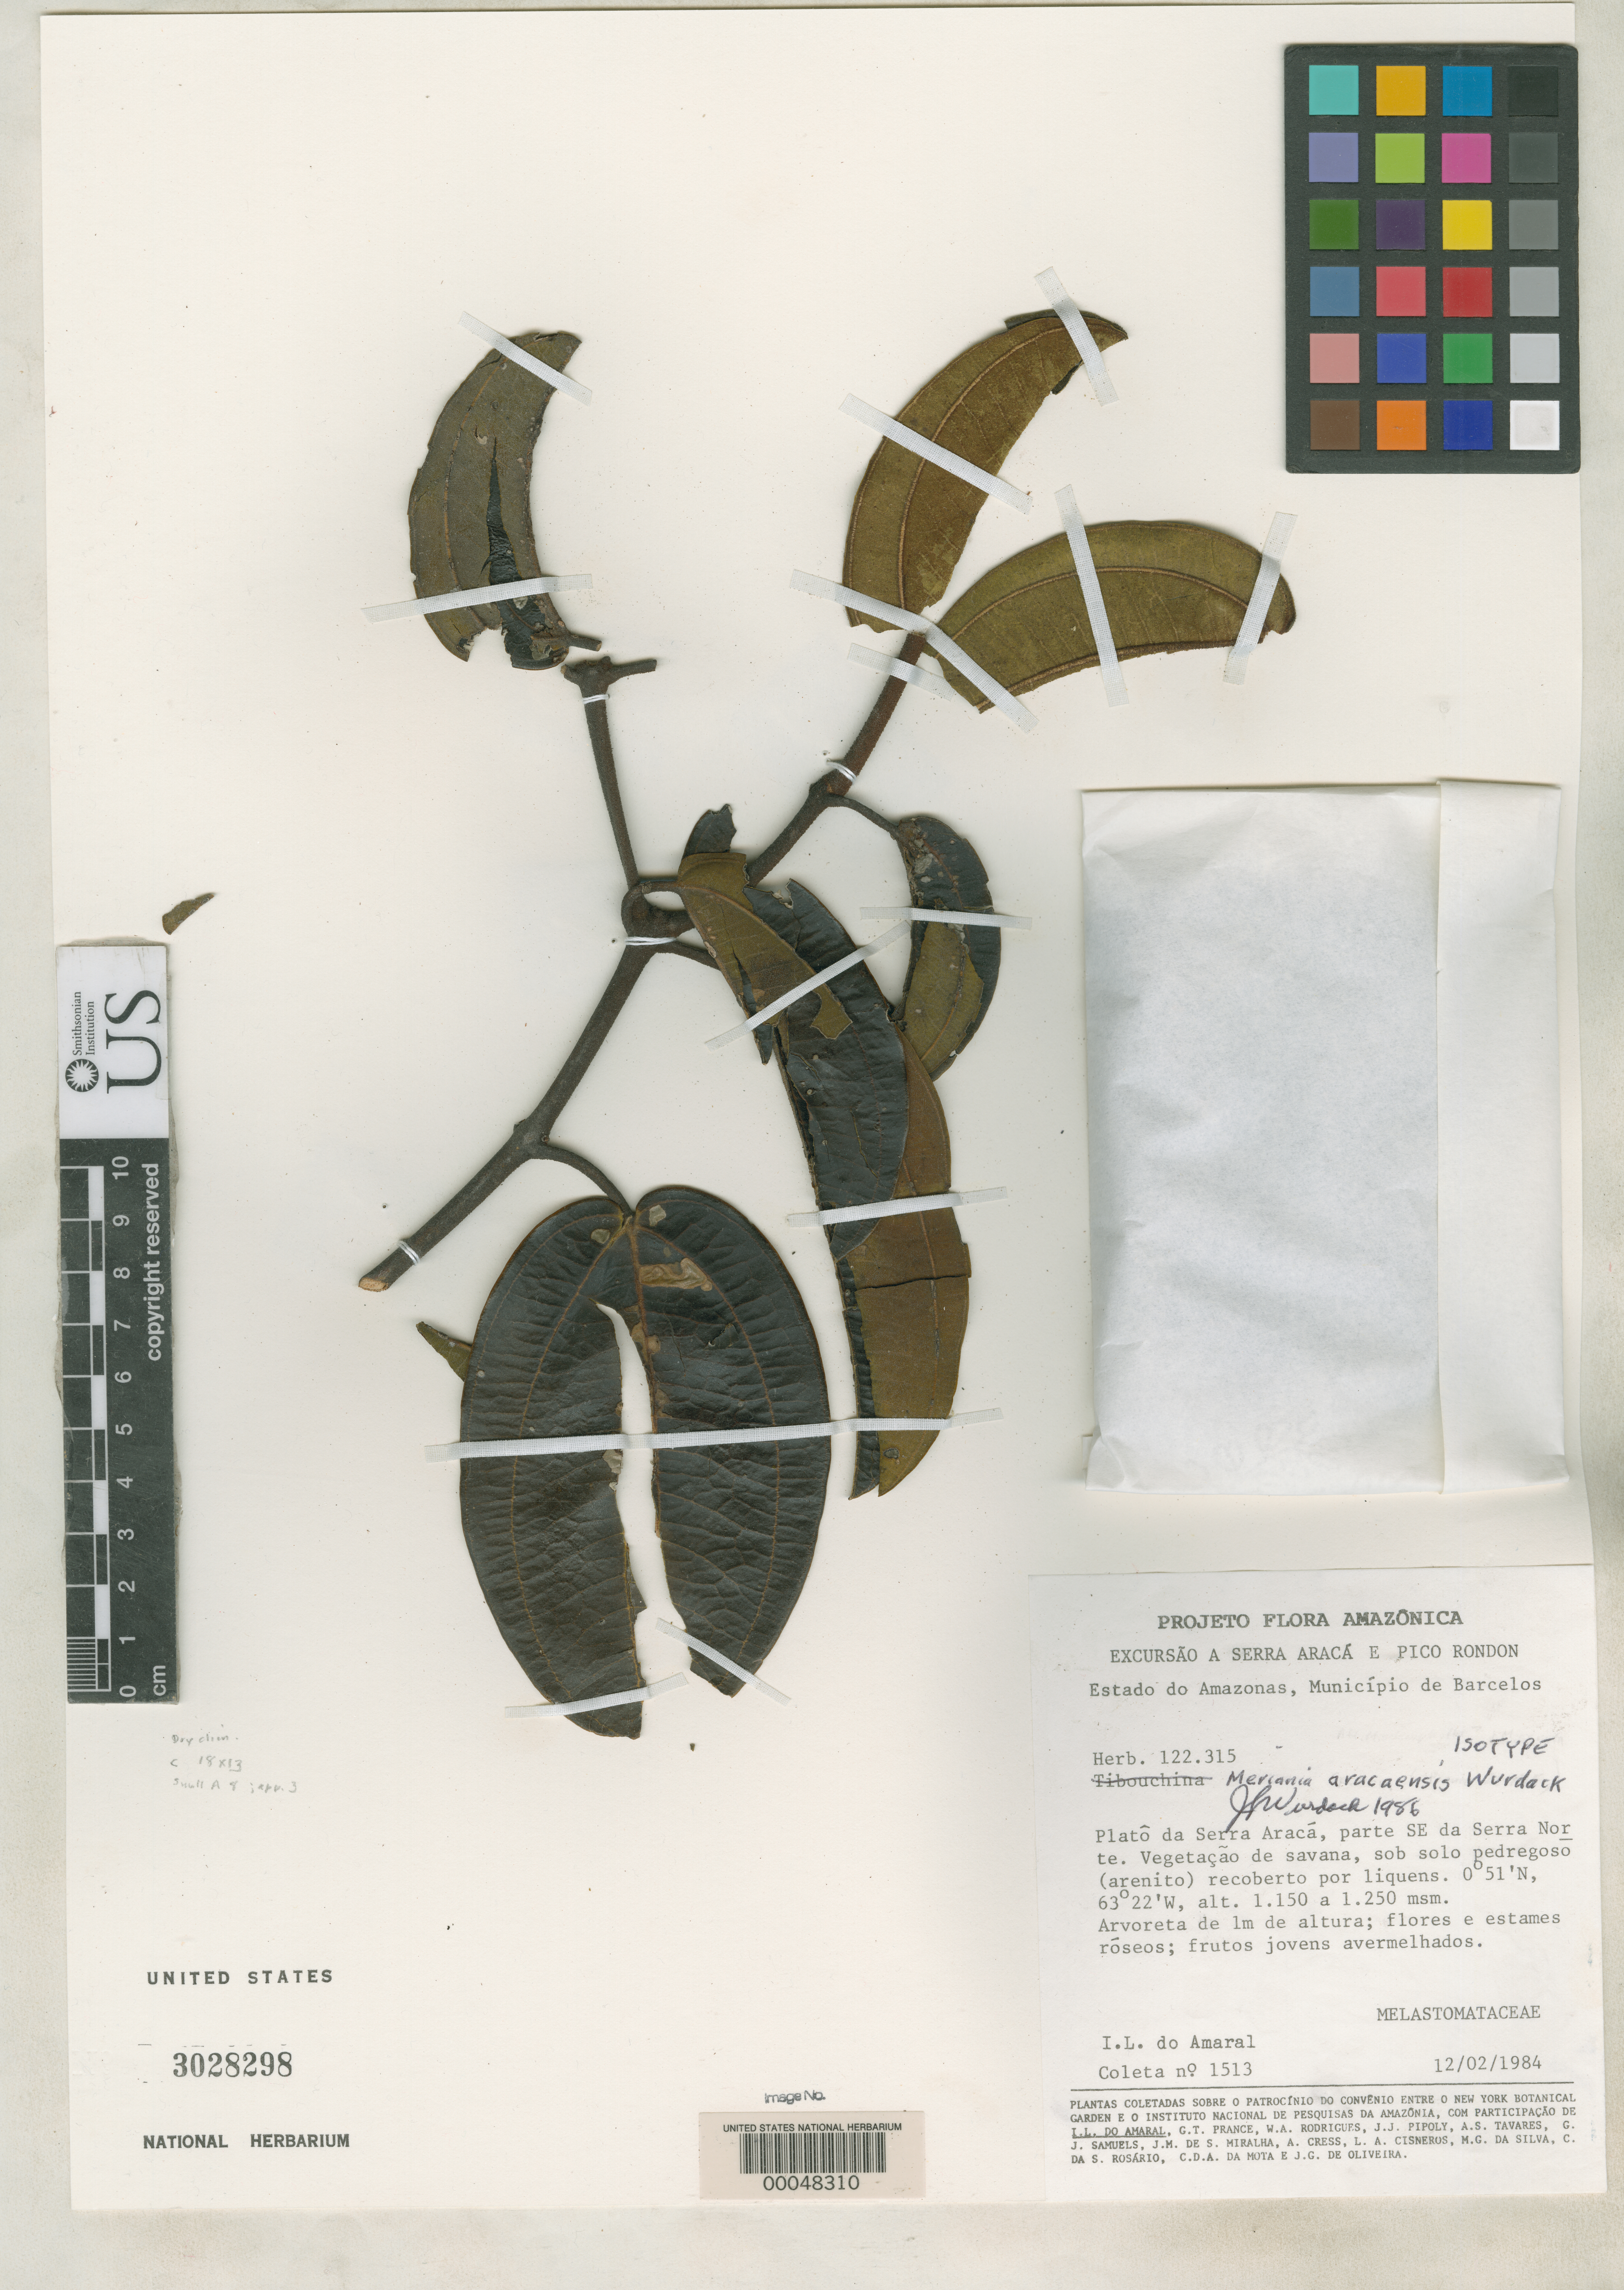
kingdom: Plantae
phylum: Tracheophyta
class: Magnoliopsida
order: Myrtales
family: Melastomataceae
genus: Meriania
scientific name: Meriania aracaensis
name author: Wurdack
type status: Isotype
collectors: I. L. Amaral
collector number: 1513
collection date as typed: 12 Feb 1984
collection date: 1984-02-12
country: Brazil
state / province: Amazonas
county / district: Barcelos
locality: SE part of Serra Norte, Serra Araca.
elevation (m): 1150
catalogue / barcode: US 3028298